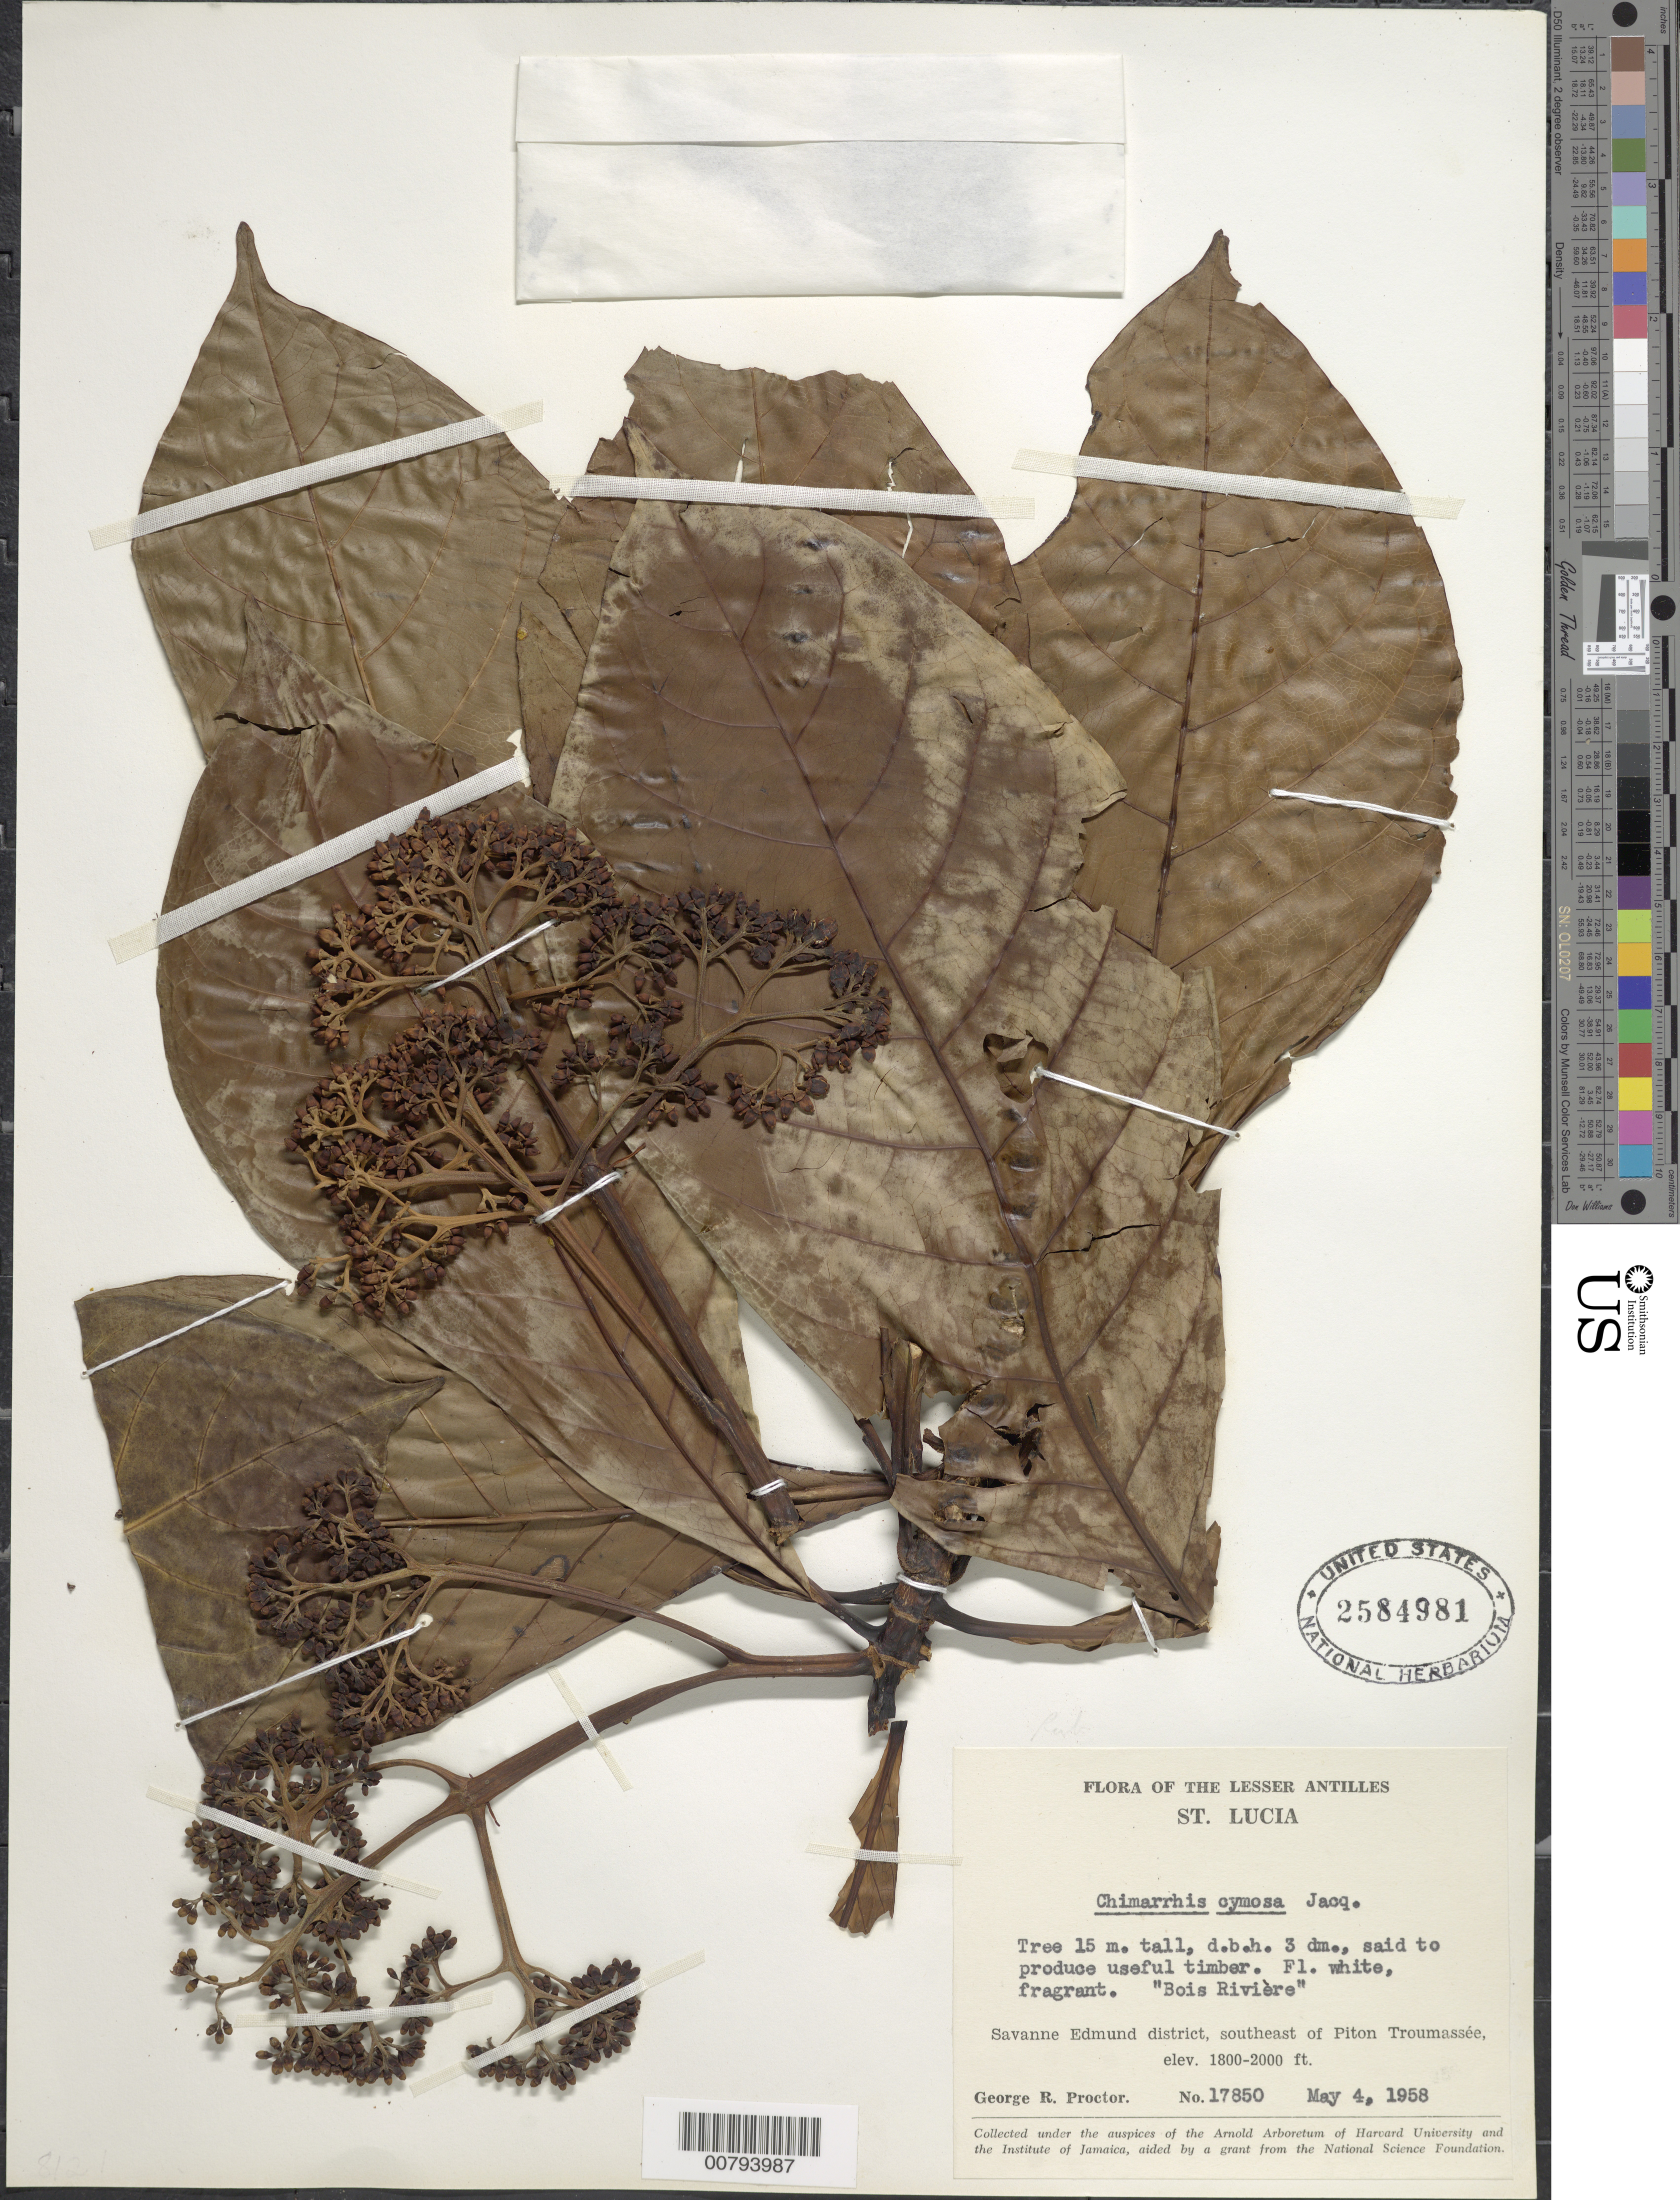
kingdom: Plantae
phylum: Tracheophyta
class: Magnoliopsida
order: Gentianales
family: Rubiaceae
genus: Chimarrhis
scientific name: Chimarrhis cymosa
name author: Jacq.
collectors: G. R. Proctor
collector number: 17850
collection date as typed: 04 May 1958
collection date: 1958-05-04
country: St. Lucia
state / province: Savanne Edmund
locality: Southeast of Piton Troumassée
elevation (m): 549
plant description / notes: Common name: Bois rivière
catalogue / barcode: US 2584981